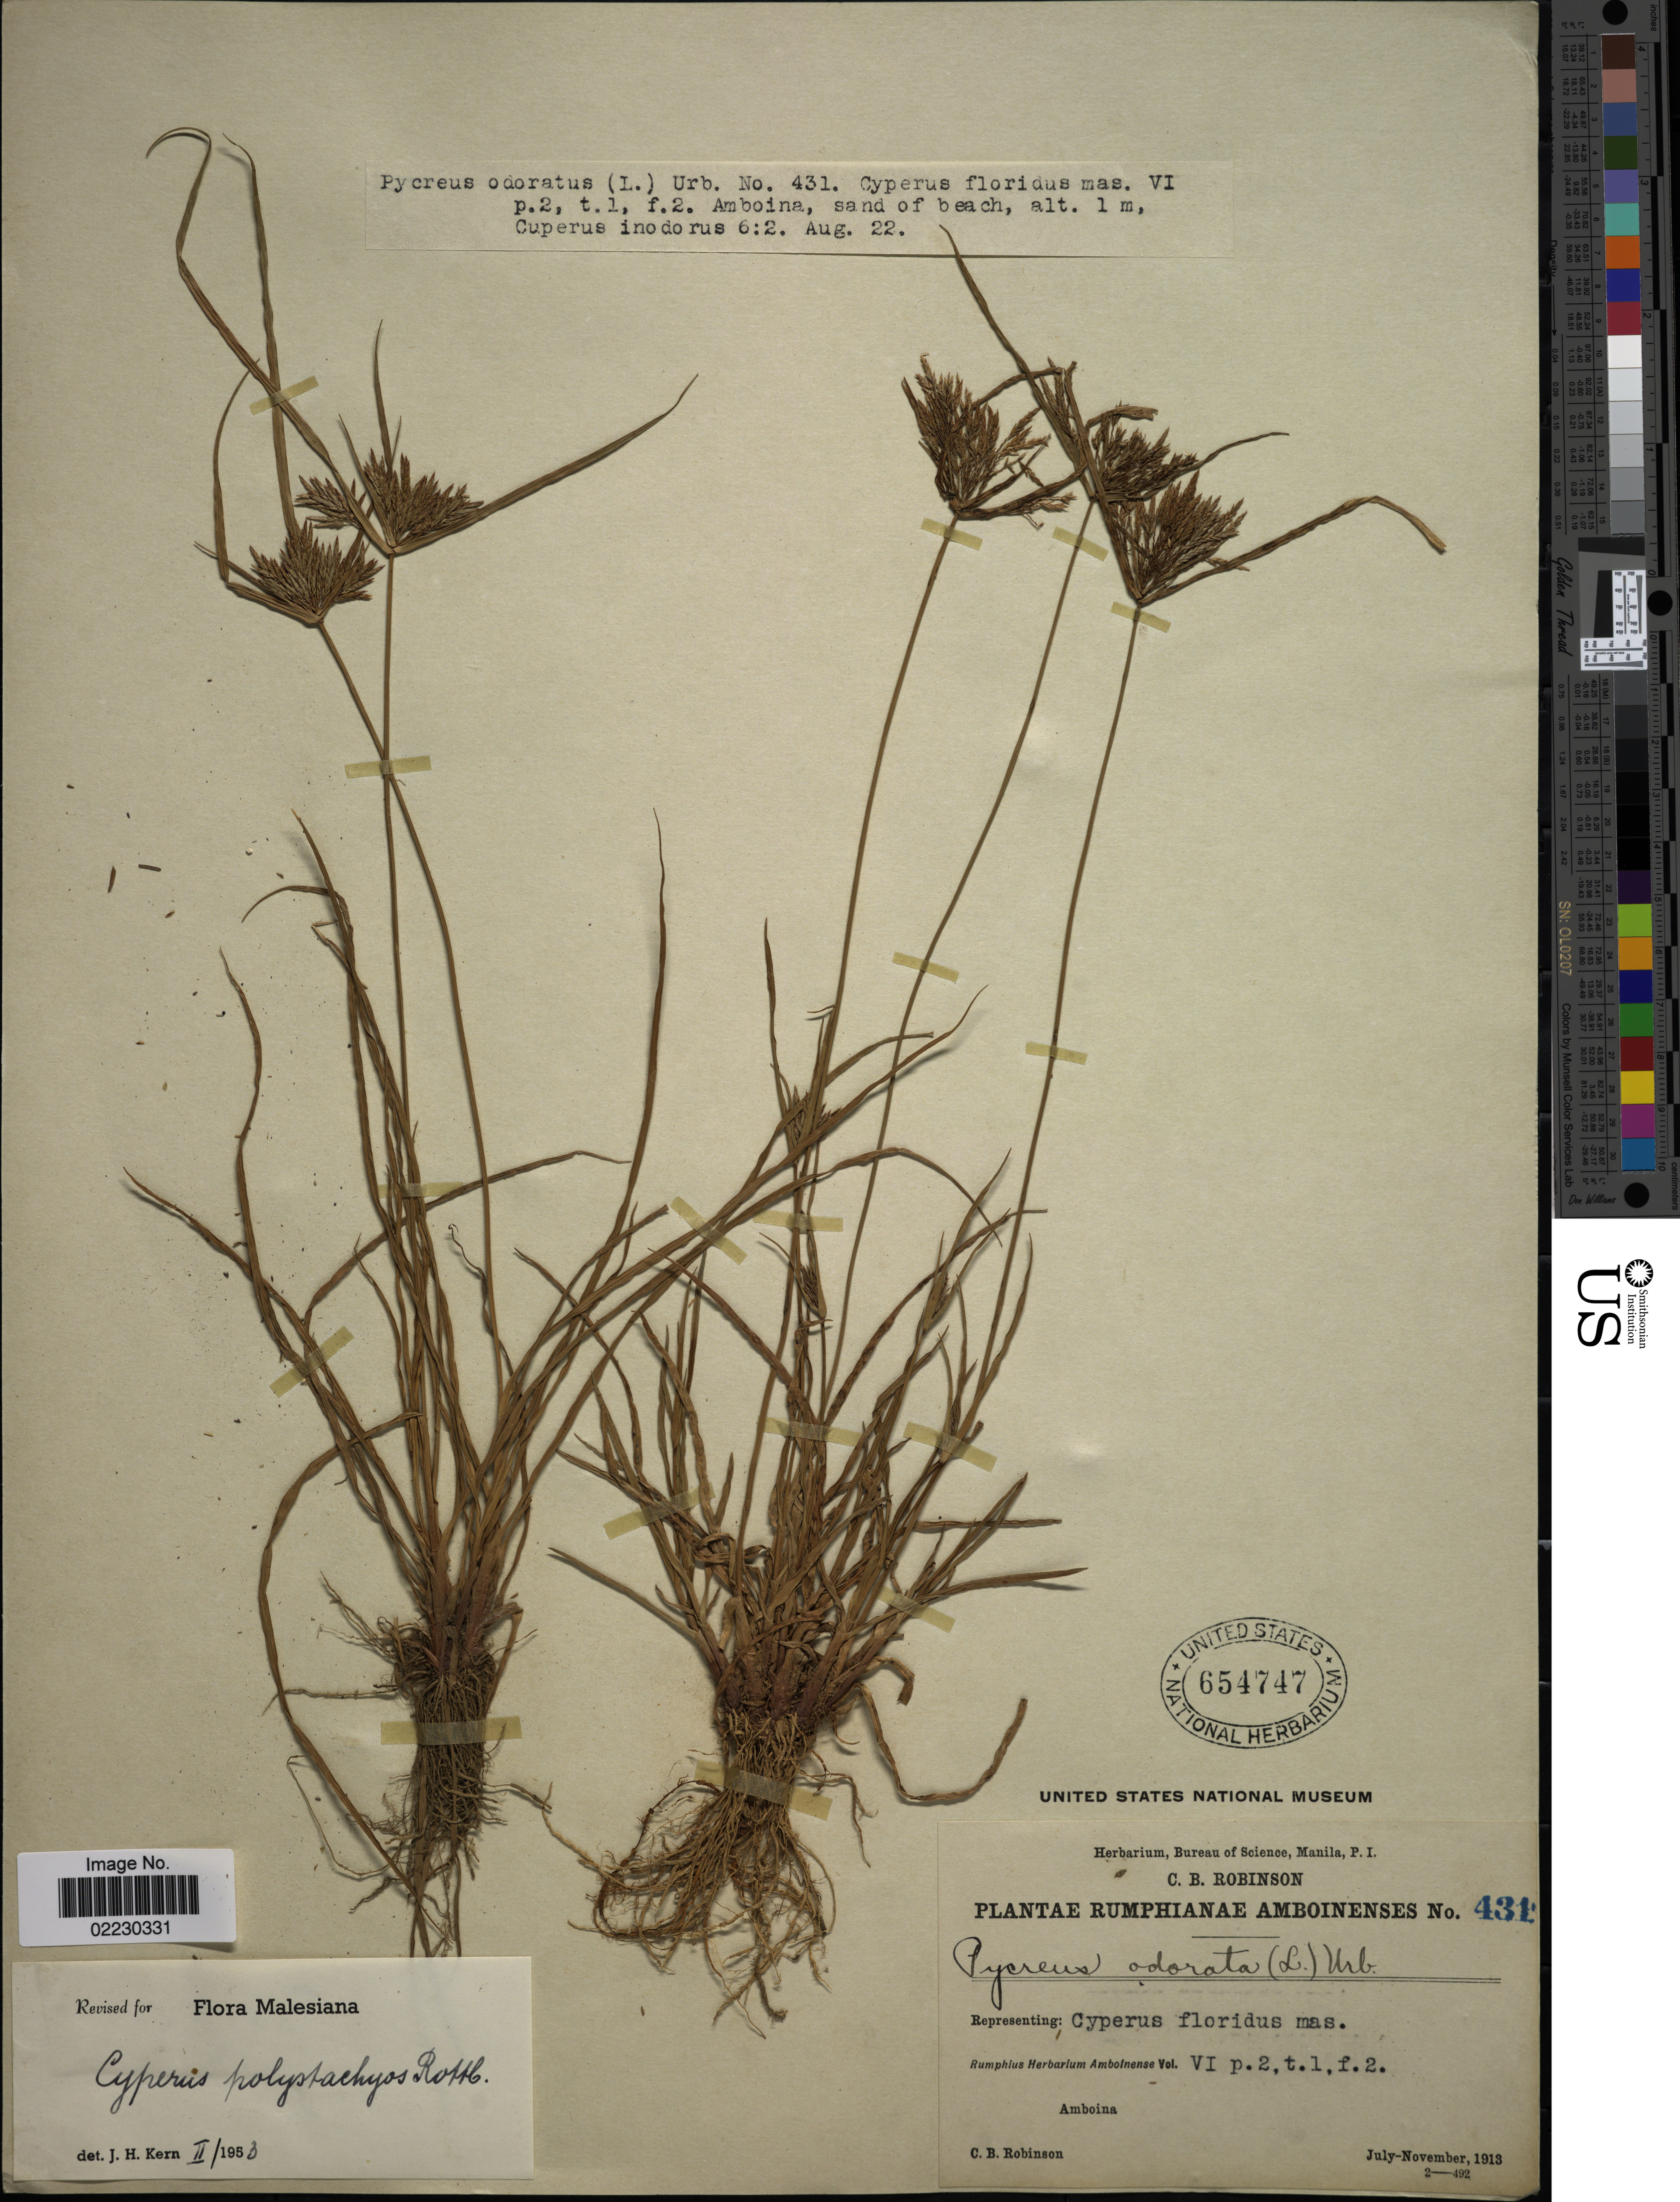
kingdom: Plantae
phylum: Tracheophyta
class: Liliopsida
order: Poales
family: Cyperaceae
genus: Cyperus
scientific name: Cyperus polystachyos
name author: Rottb.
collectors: C. Brobinson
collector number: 431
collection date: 1913-07/1913-11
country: Indonesia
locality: Rumphianae Amboinenses, Amboina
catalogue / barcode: US 654747